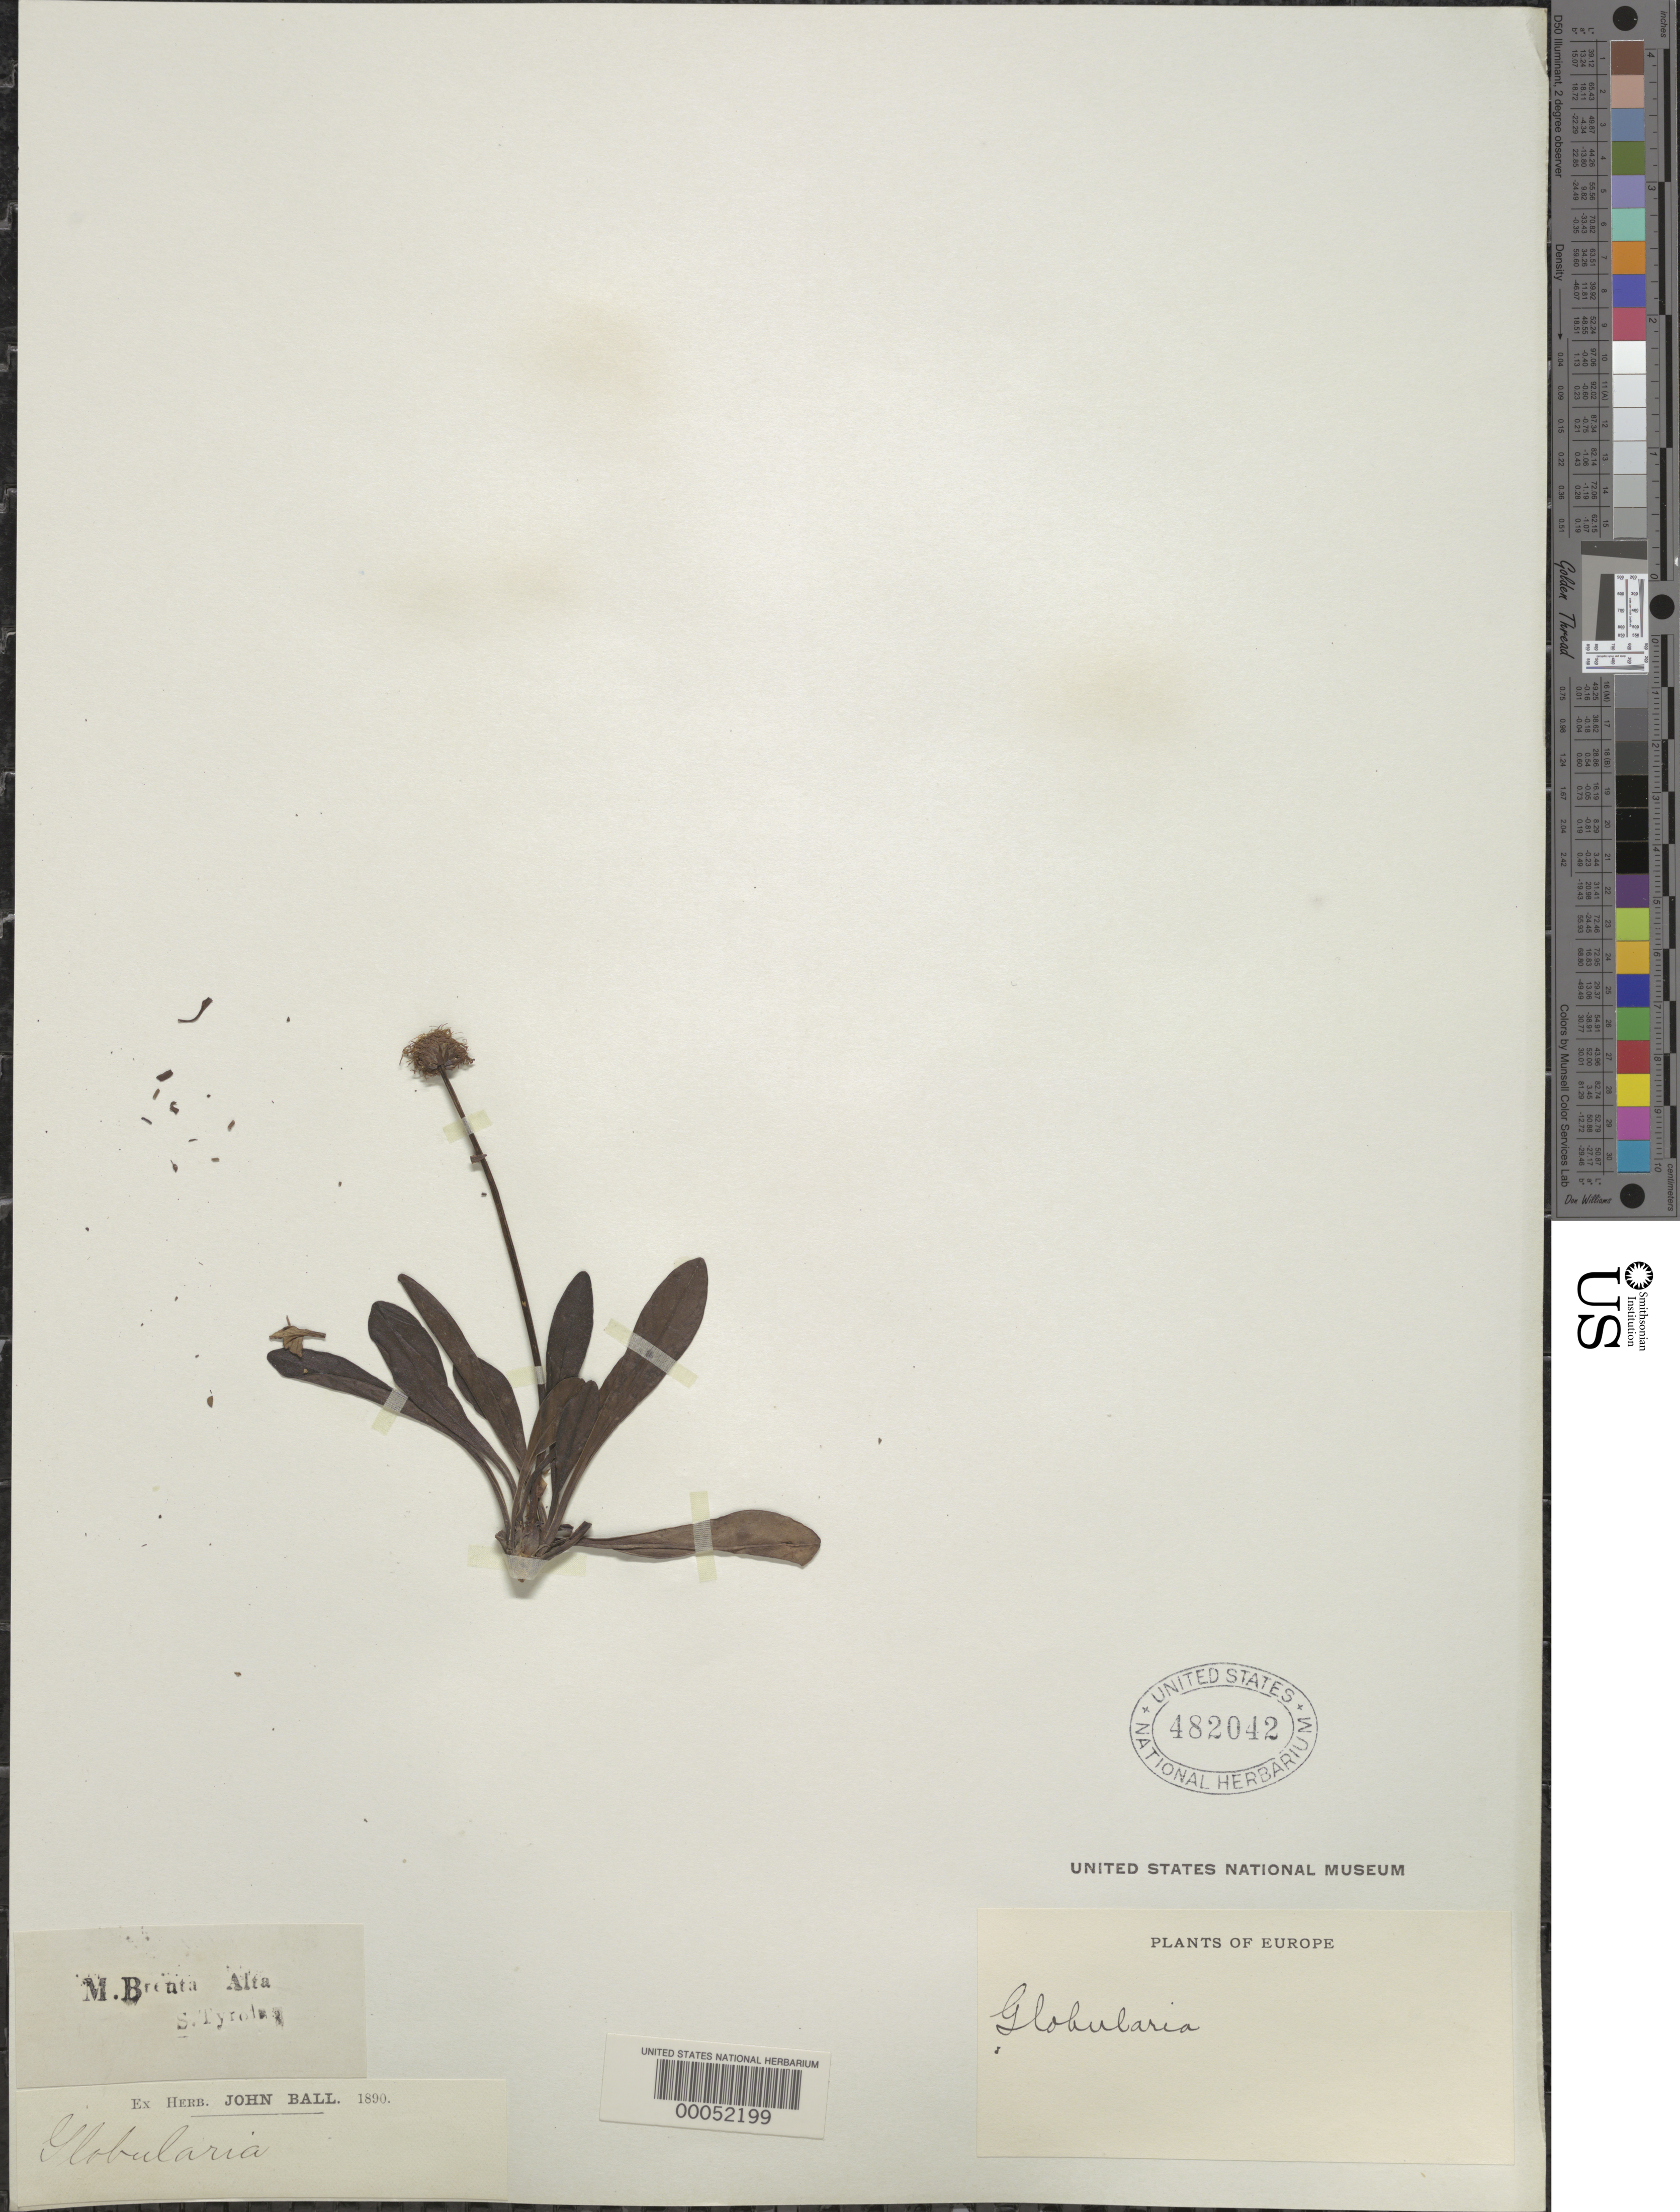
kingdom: Plantae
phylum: Tracheophyta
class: Magnoliopsida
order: Lamiales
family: Plantaginaceae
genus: Globularia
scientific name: Globularia sp.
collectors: J. Ball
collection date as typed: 1890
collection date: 1890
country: Panama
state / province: Chiriquí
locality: Around San Felix.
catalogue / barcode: US 482042